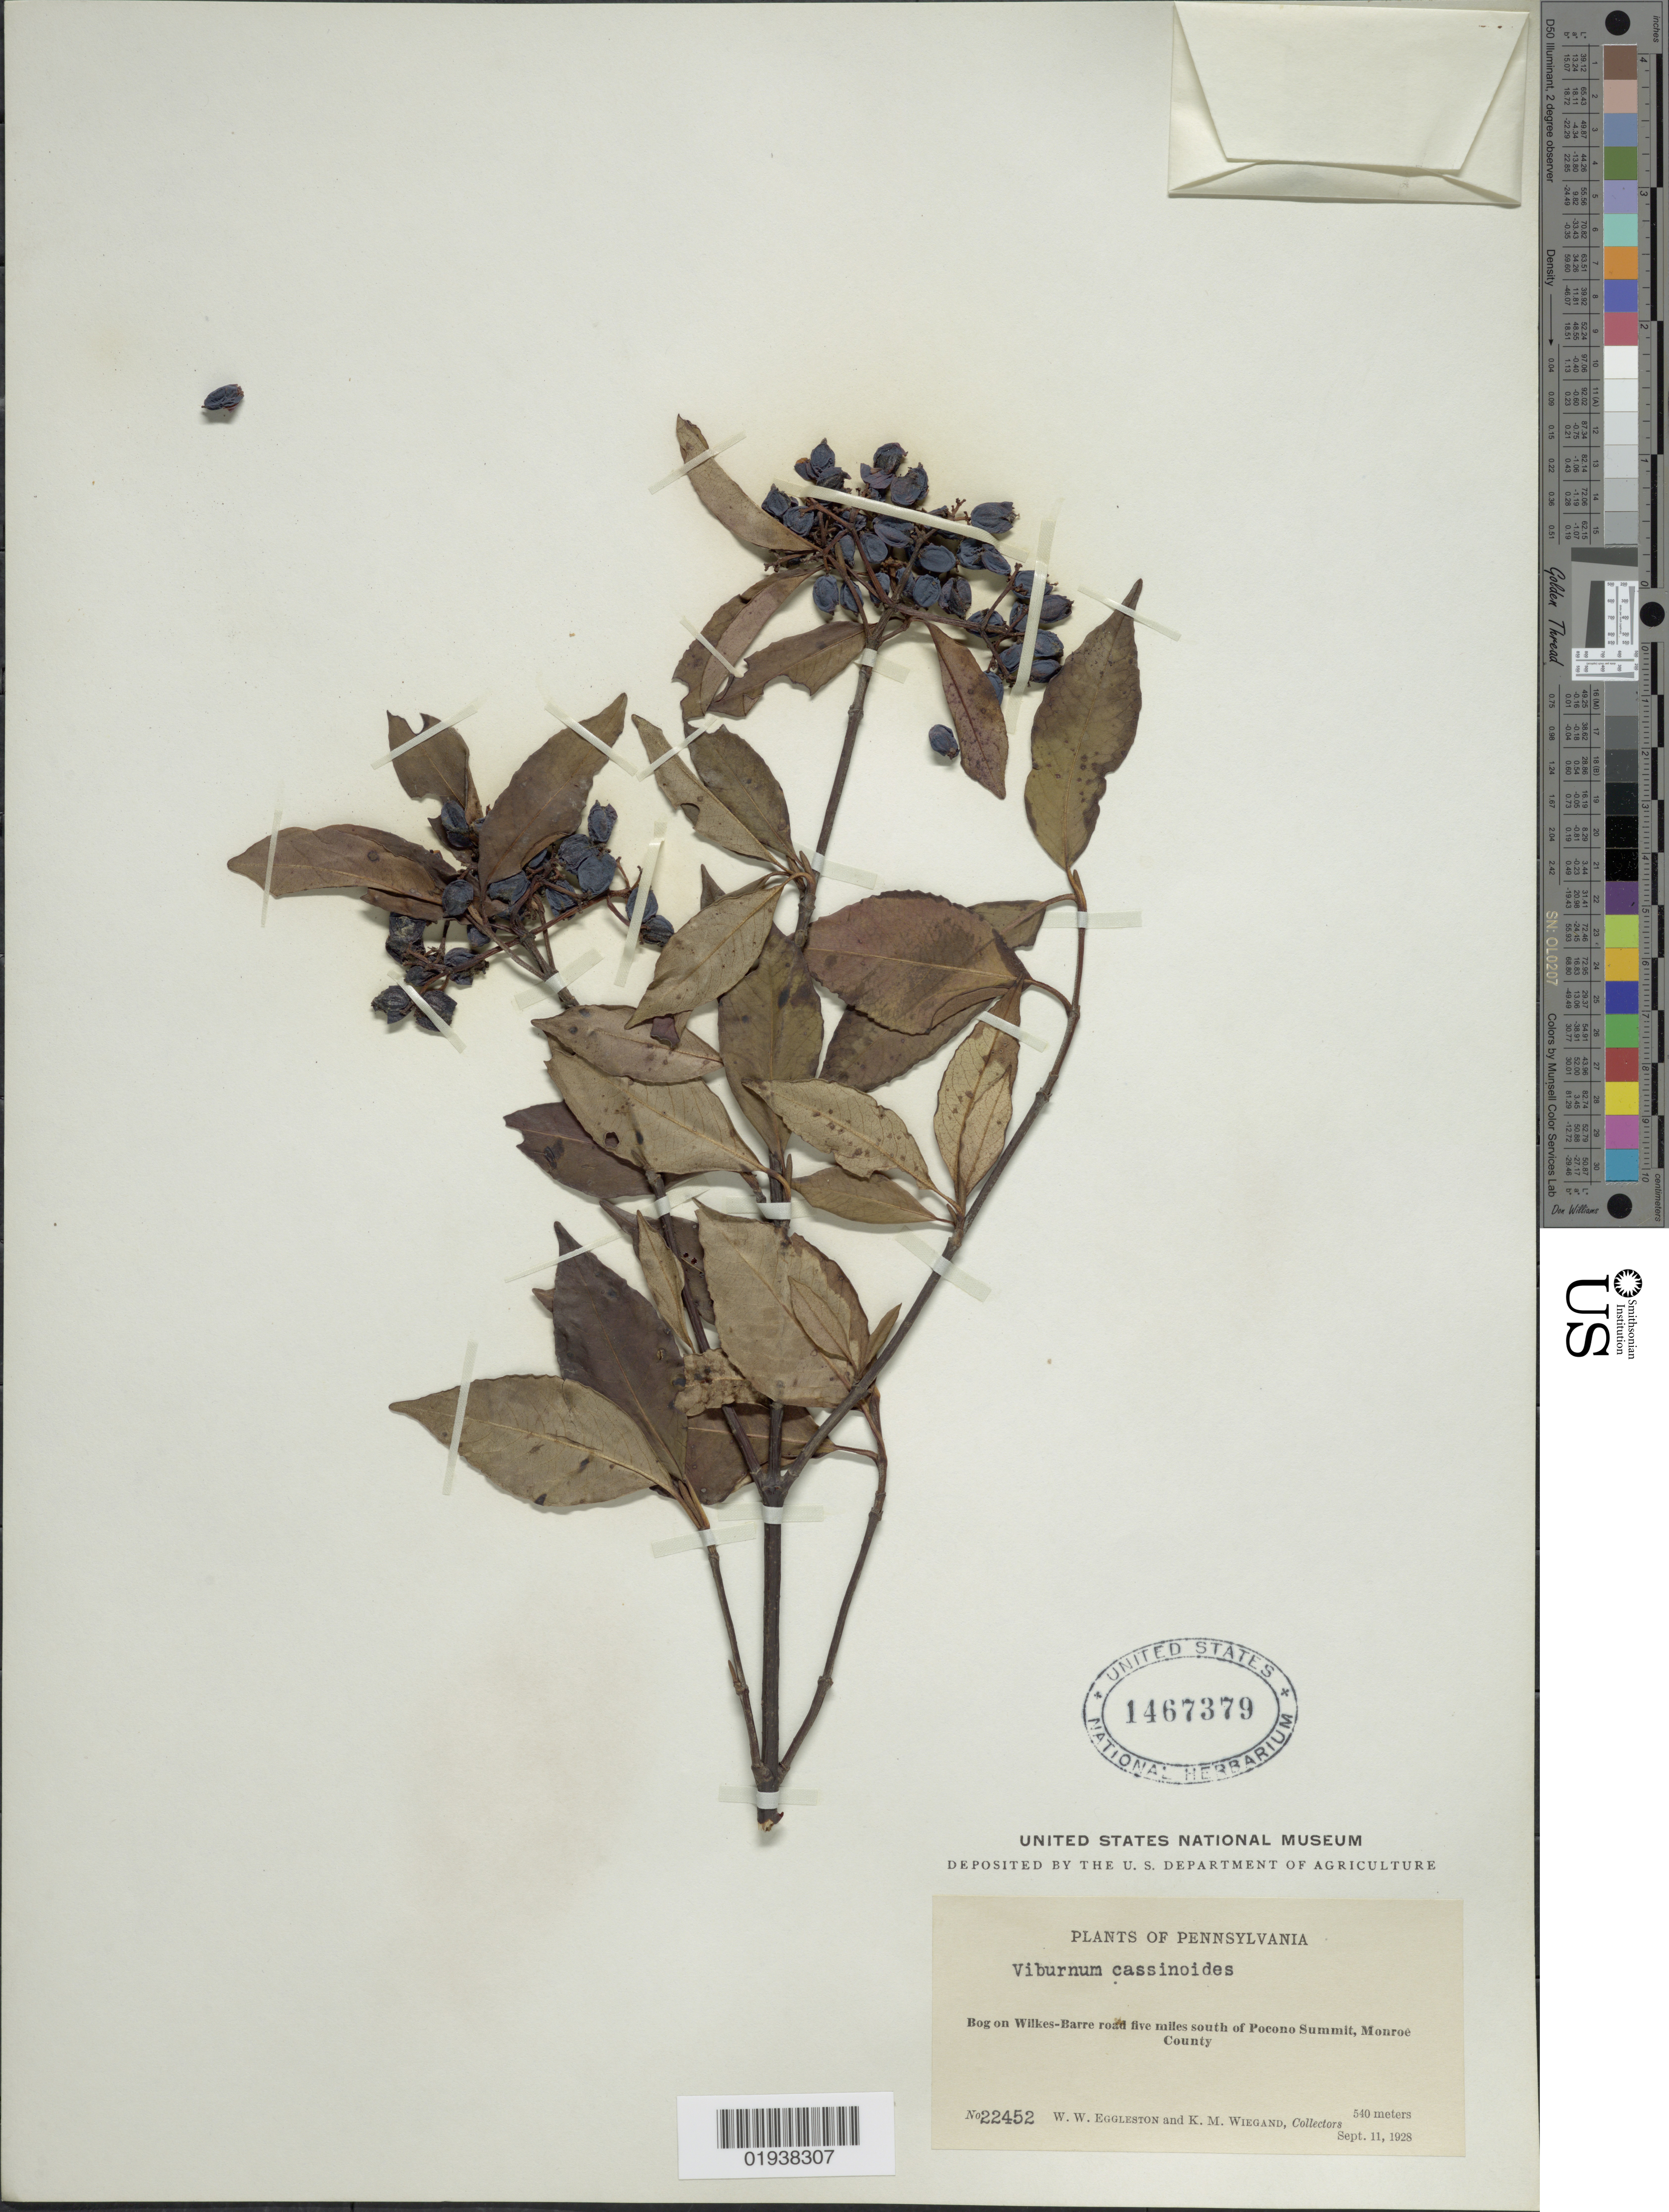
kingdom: Plantae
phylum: Tracheophyta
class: Magnoliopsida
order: Dipsacales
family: Viburnaceae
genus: Viburnum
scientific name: Viburnum cassinoides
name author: L.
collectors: W. W. Eggleston & K. M. Wiegand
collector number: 22452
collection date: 1928-09-11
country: United States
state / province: Pennsylvania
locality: Bog on Wilkes-Barre road five miles south of Pocono Summit, Monroe County.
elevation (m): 540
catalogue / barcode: US 1467379